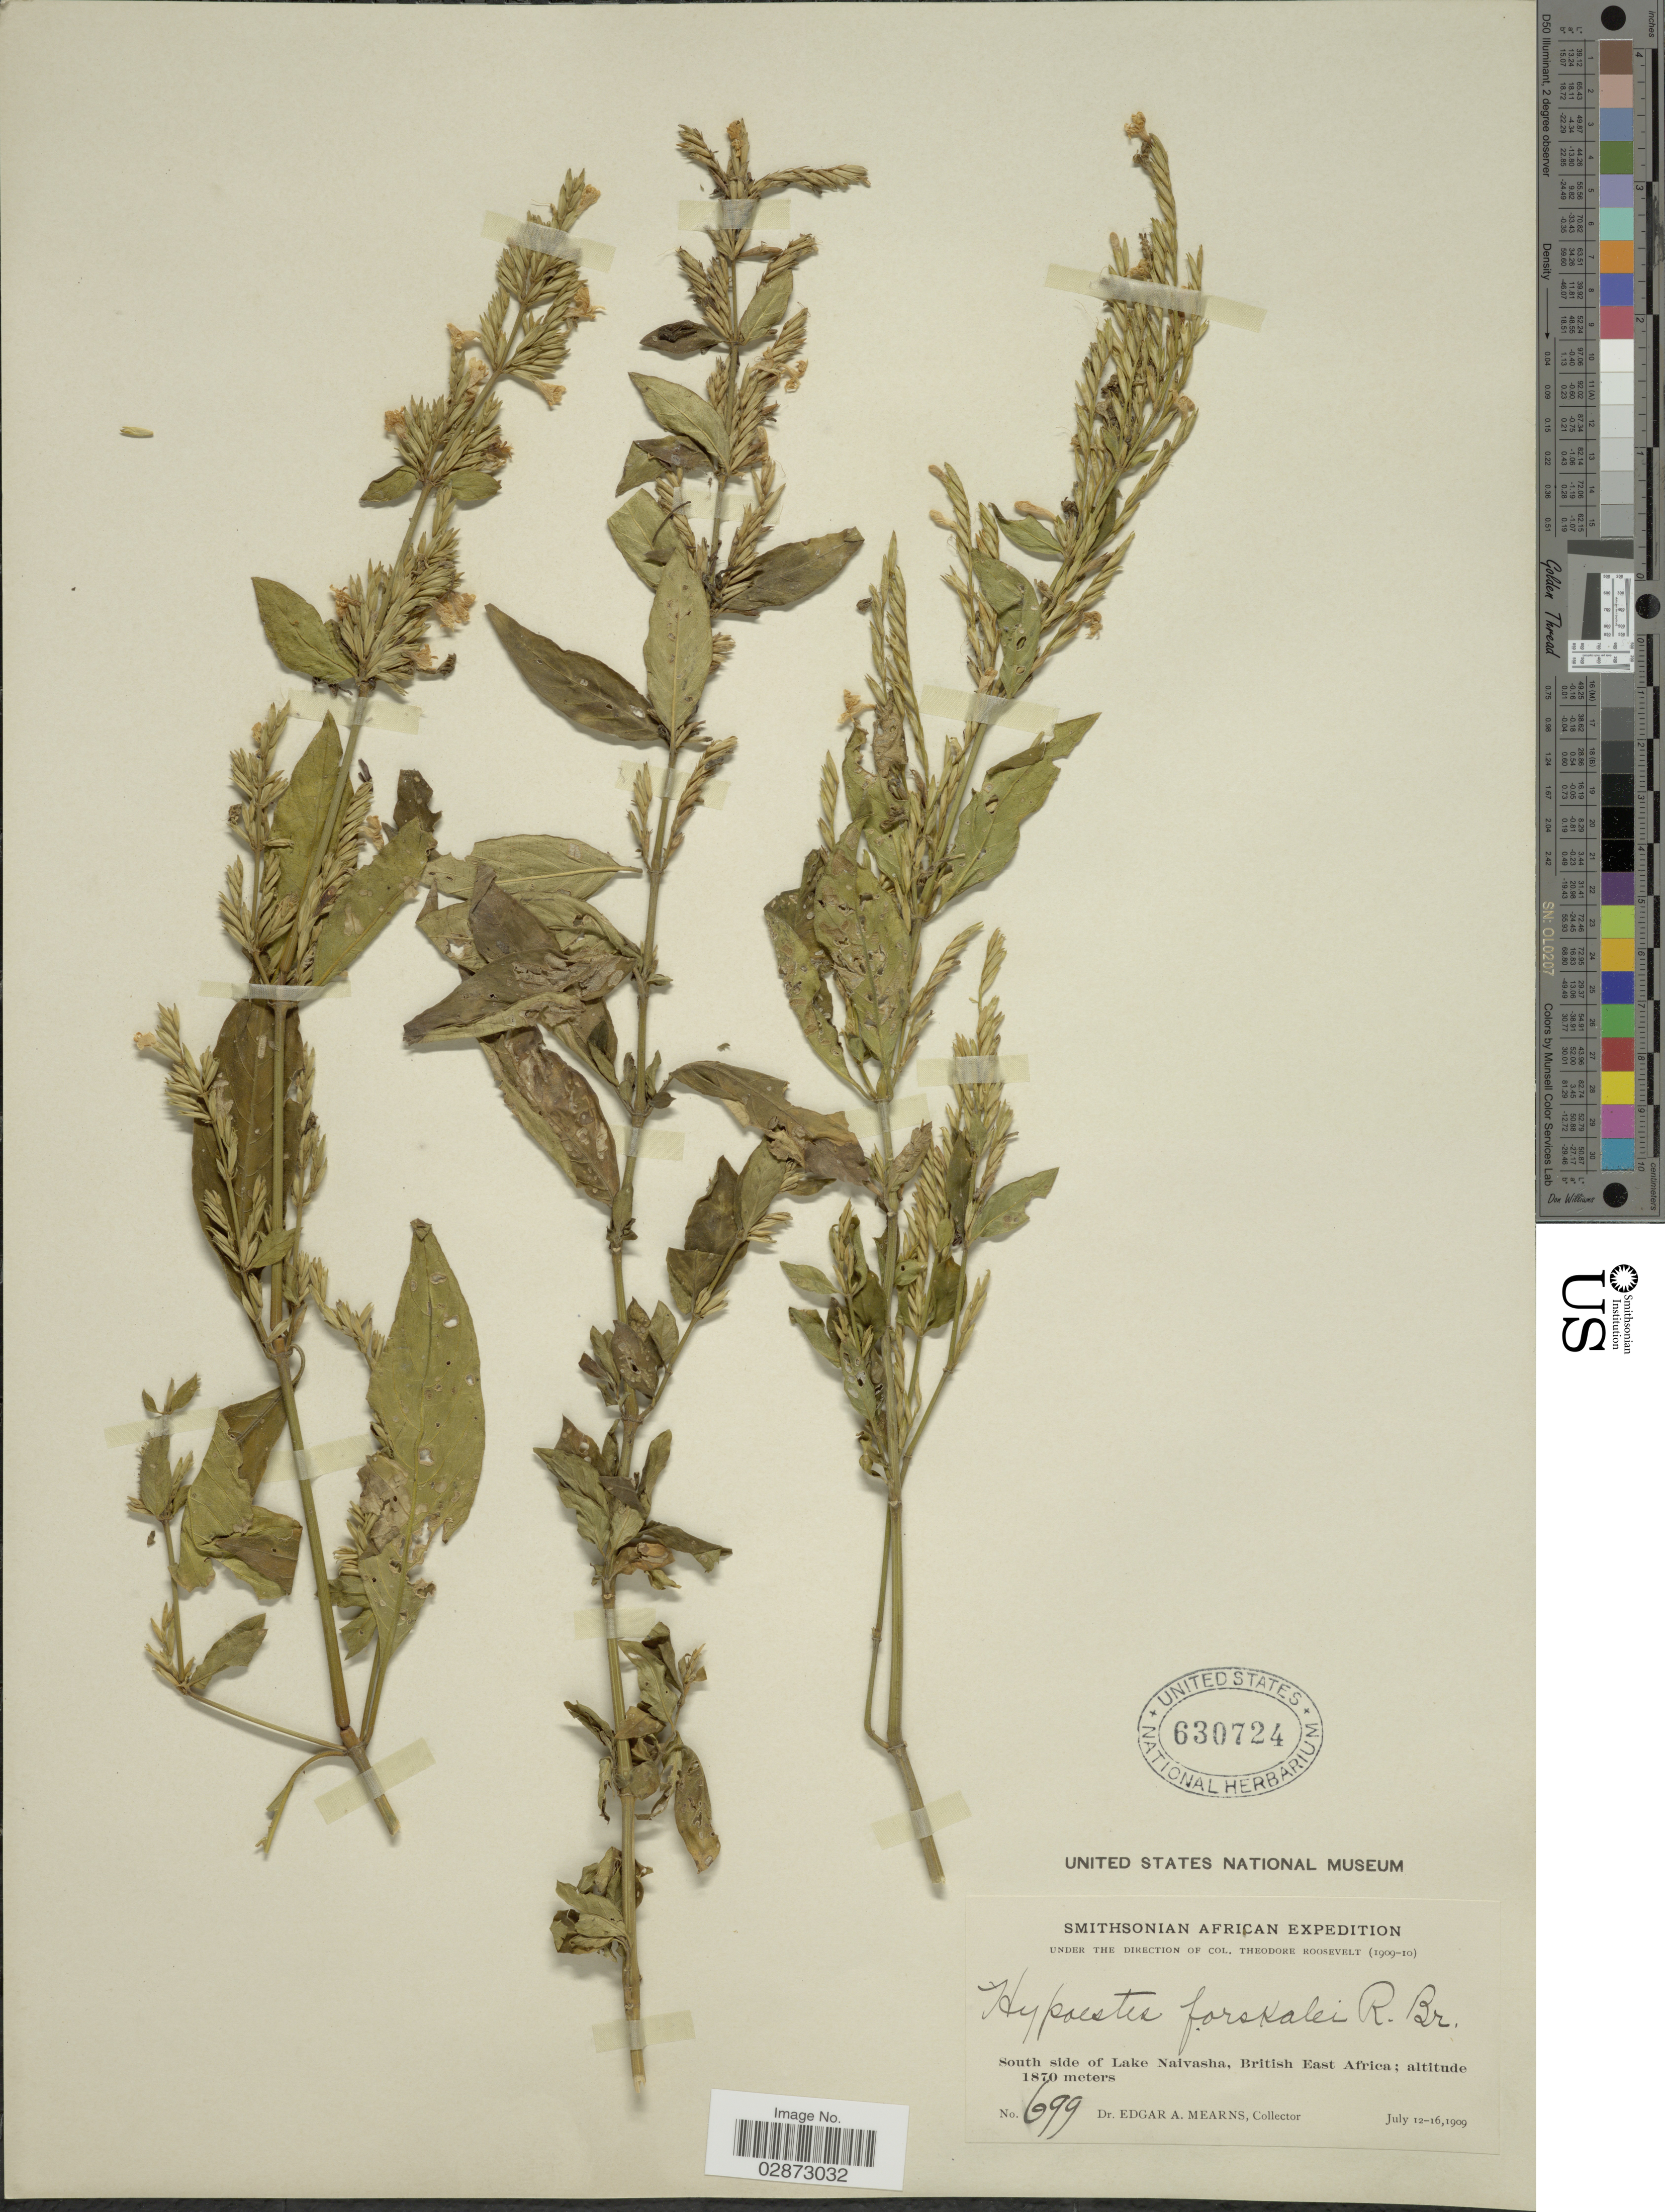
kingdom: Plantae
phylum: Tracheophyta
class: Magnoliopsida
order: Lamiales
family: Acanthaceae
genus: Hypoestes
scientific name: Hypoestes forsskaolii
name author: (Vahl) R. Br.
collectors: E. A. Mearns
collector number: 699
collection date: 1909-07-12/1909-07-16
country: Kenya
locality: South side of Lake Naivasha, British East Africa.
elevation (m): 1870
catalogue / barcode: US 630724